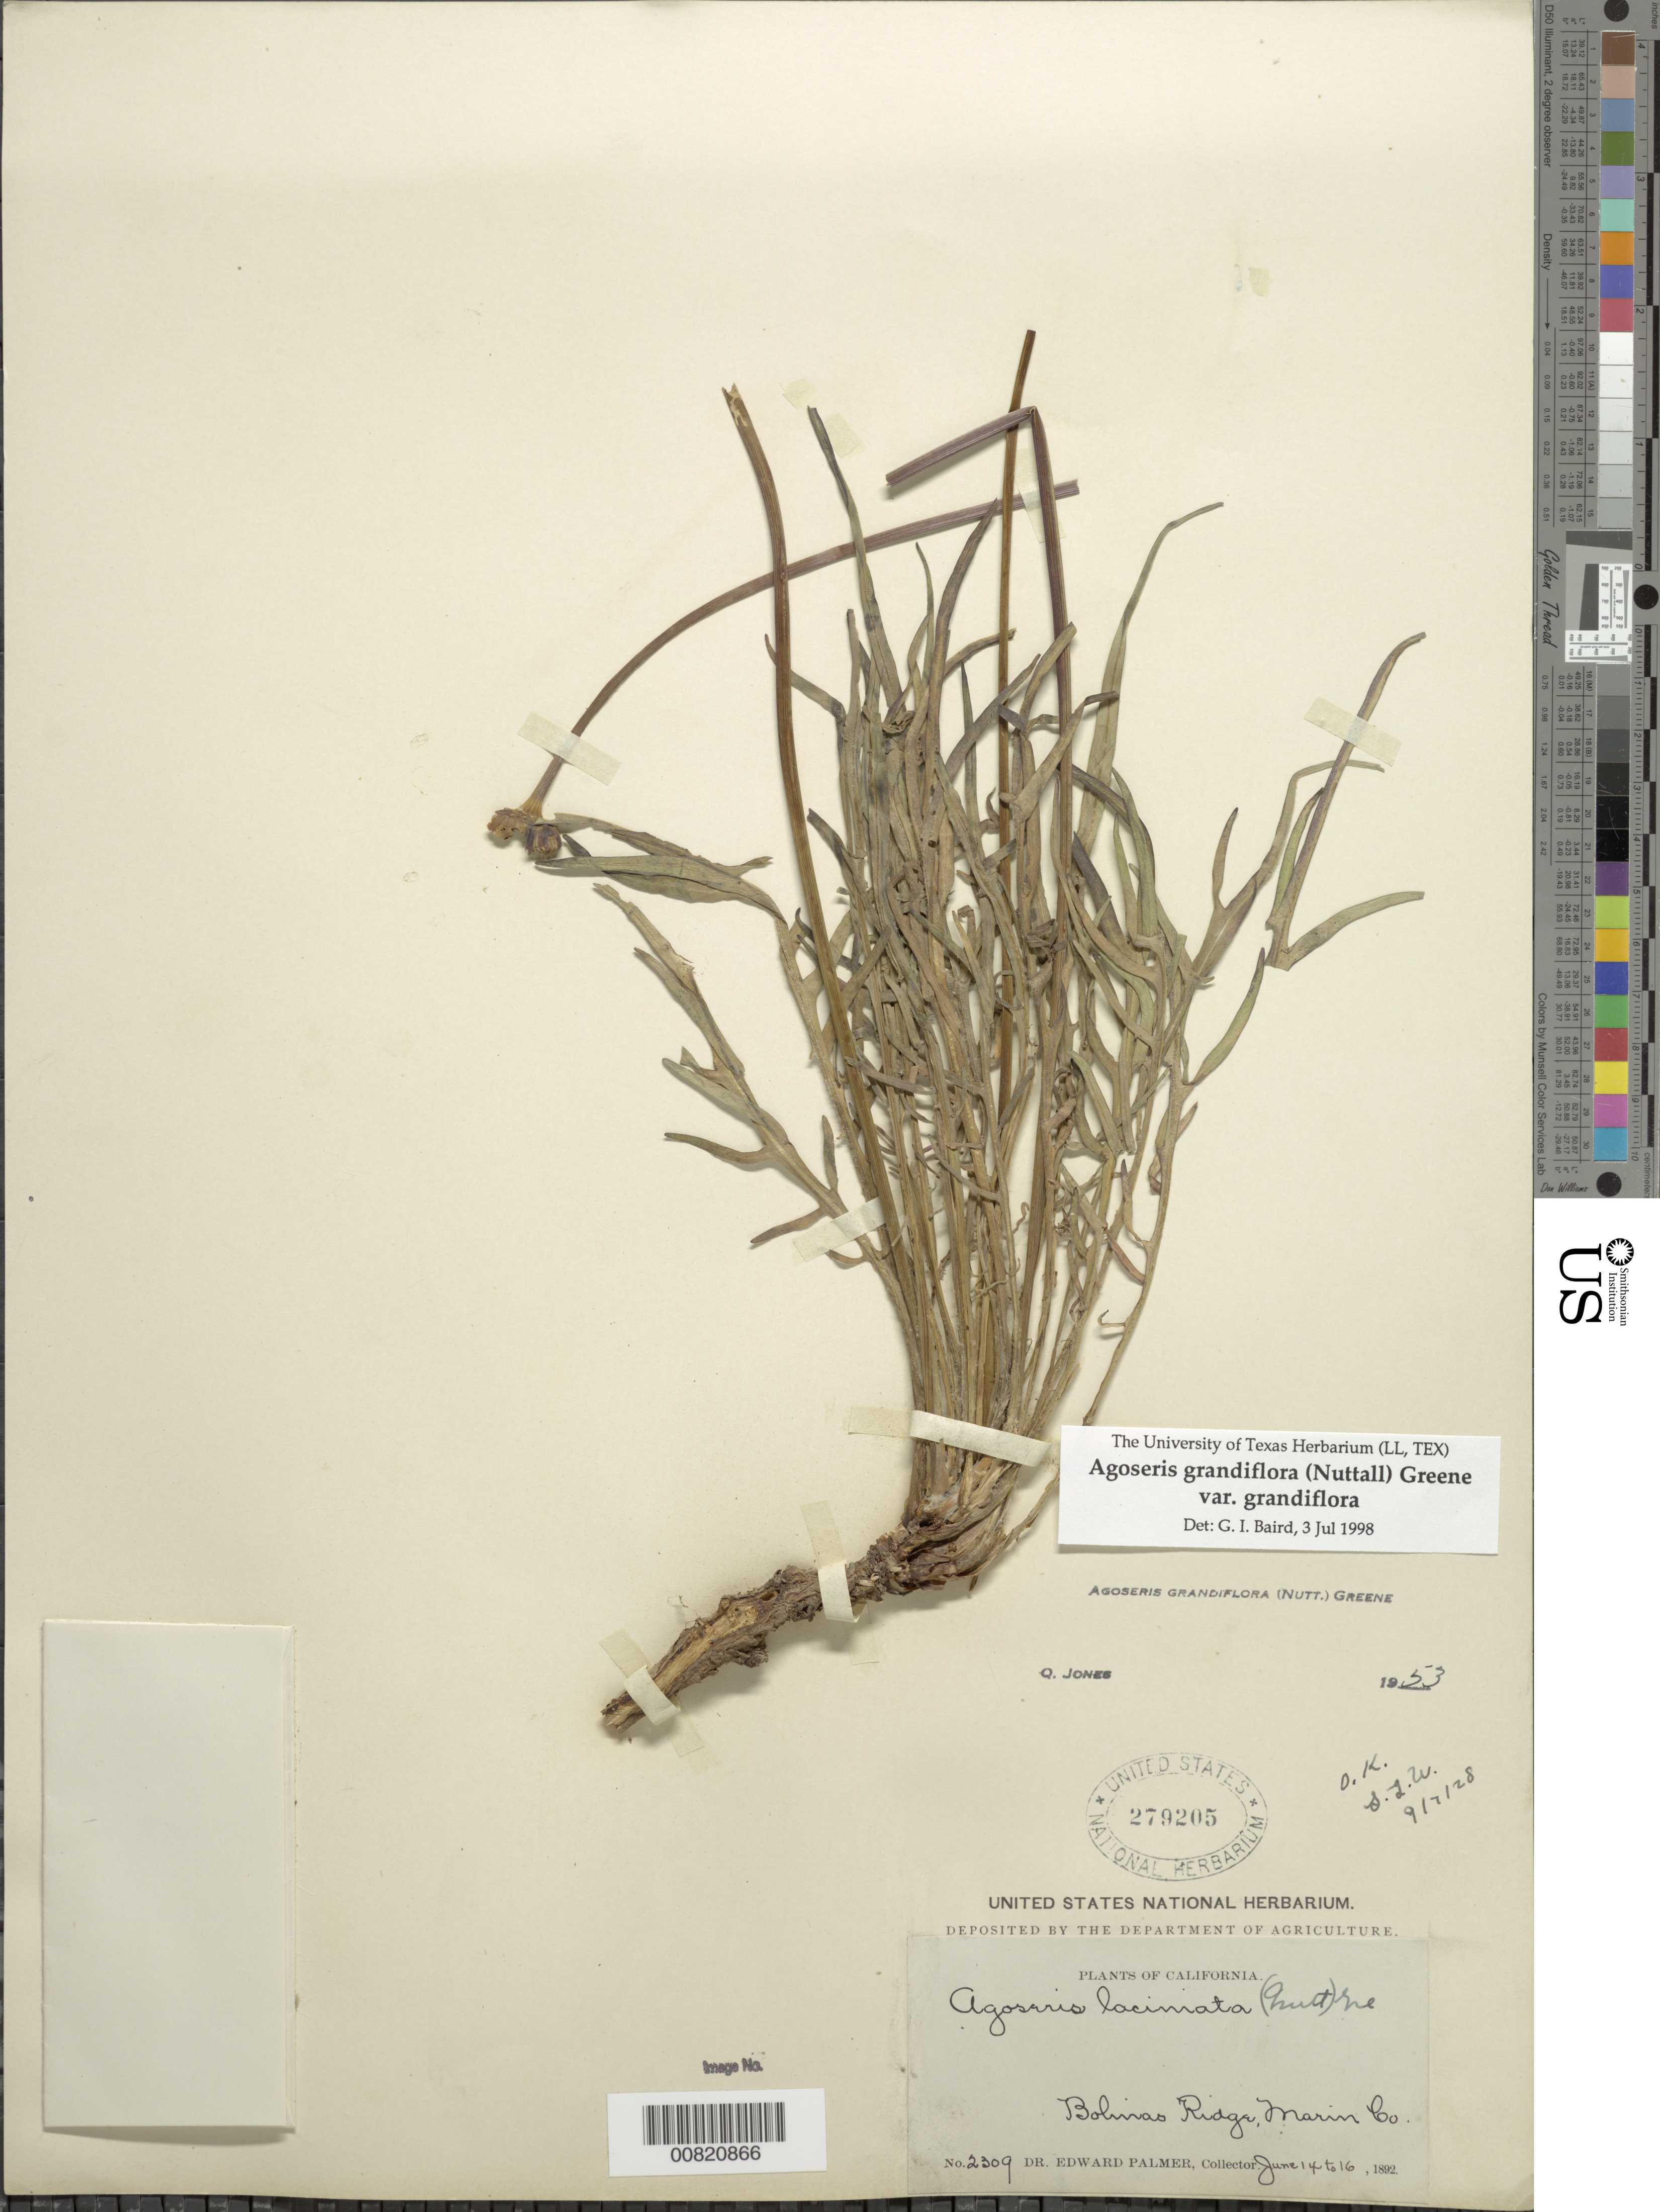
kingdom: Plantae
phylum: Tracheophyta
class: Magnoliopsida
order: Asterales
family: Asteraceae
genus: Agoseris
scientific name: Agoseris grandiflora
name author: (Nutt.) Greene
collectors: E. Palmer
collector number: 2309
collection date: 1892-06-14/1892-06-16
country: United States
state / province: California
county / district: Marin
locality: Bolinas Ridge, Marin Co.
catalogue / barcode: US 279205